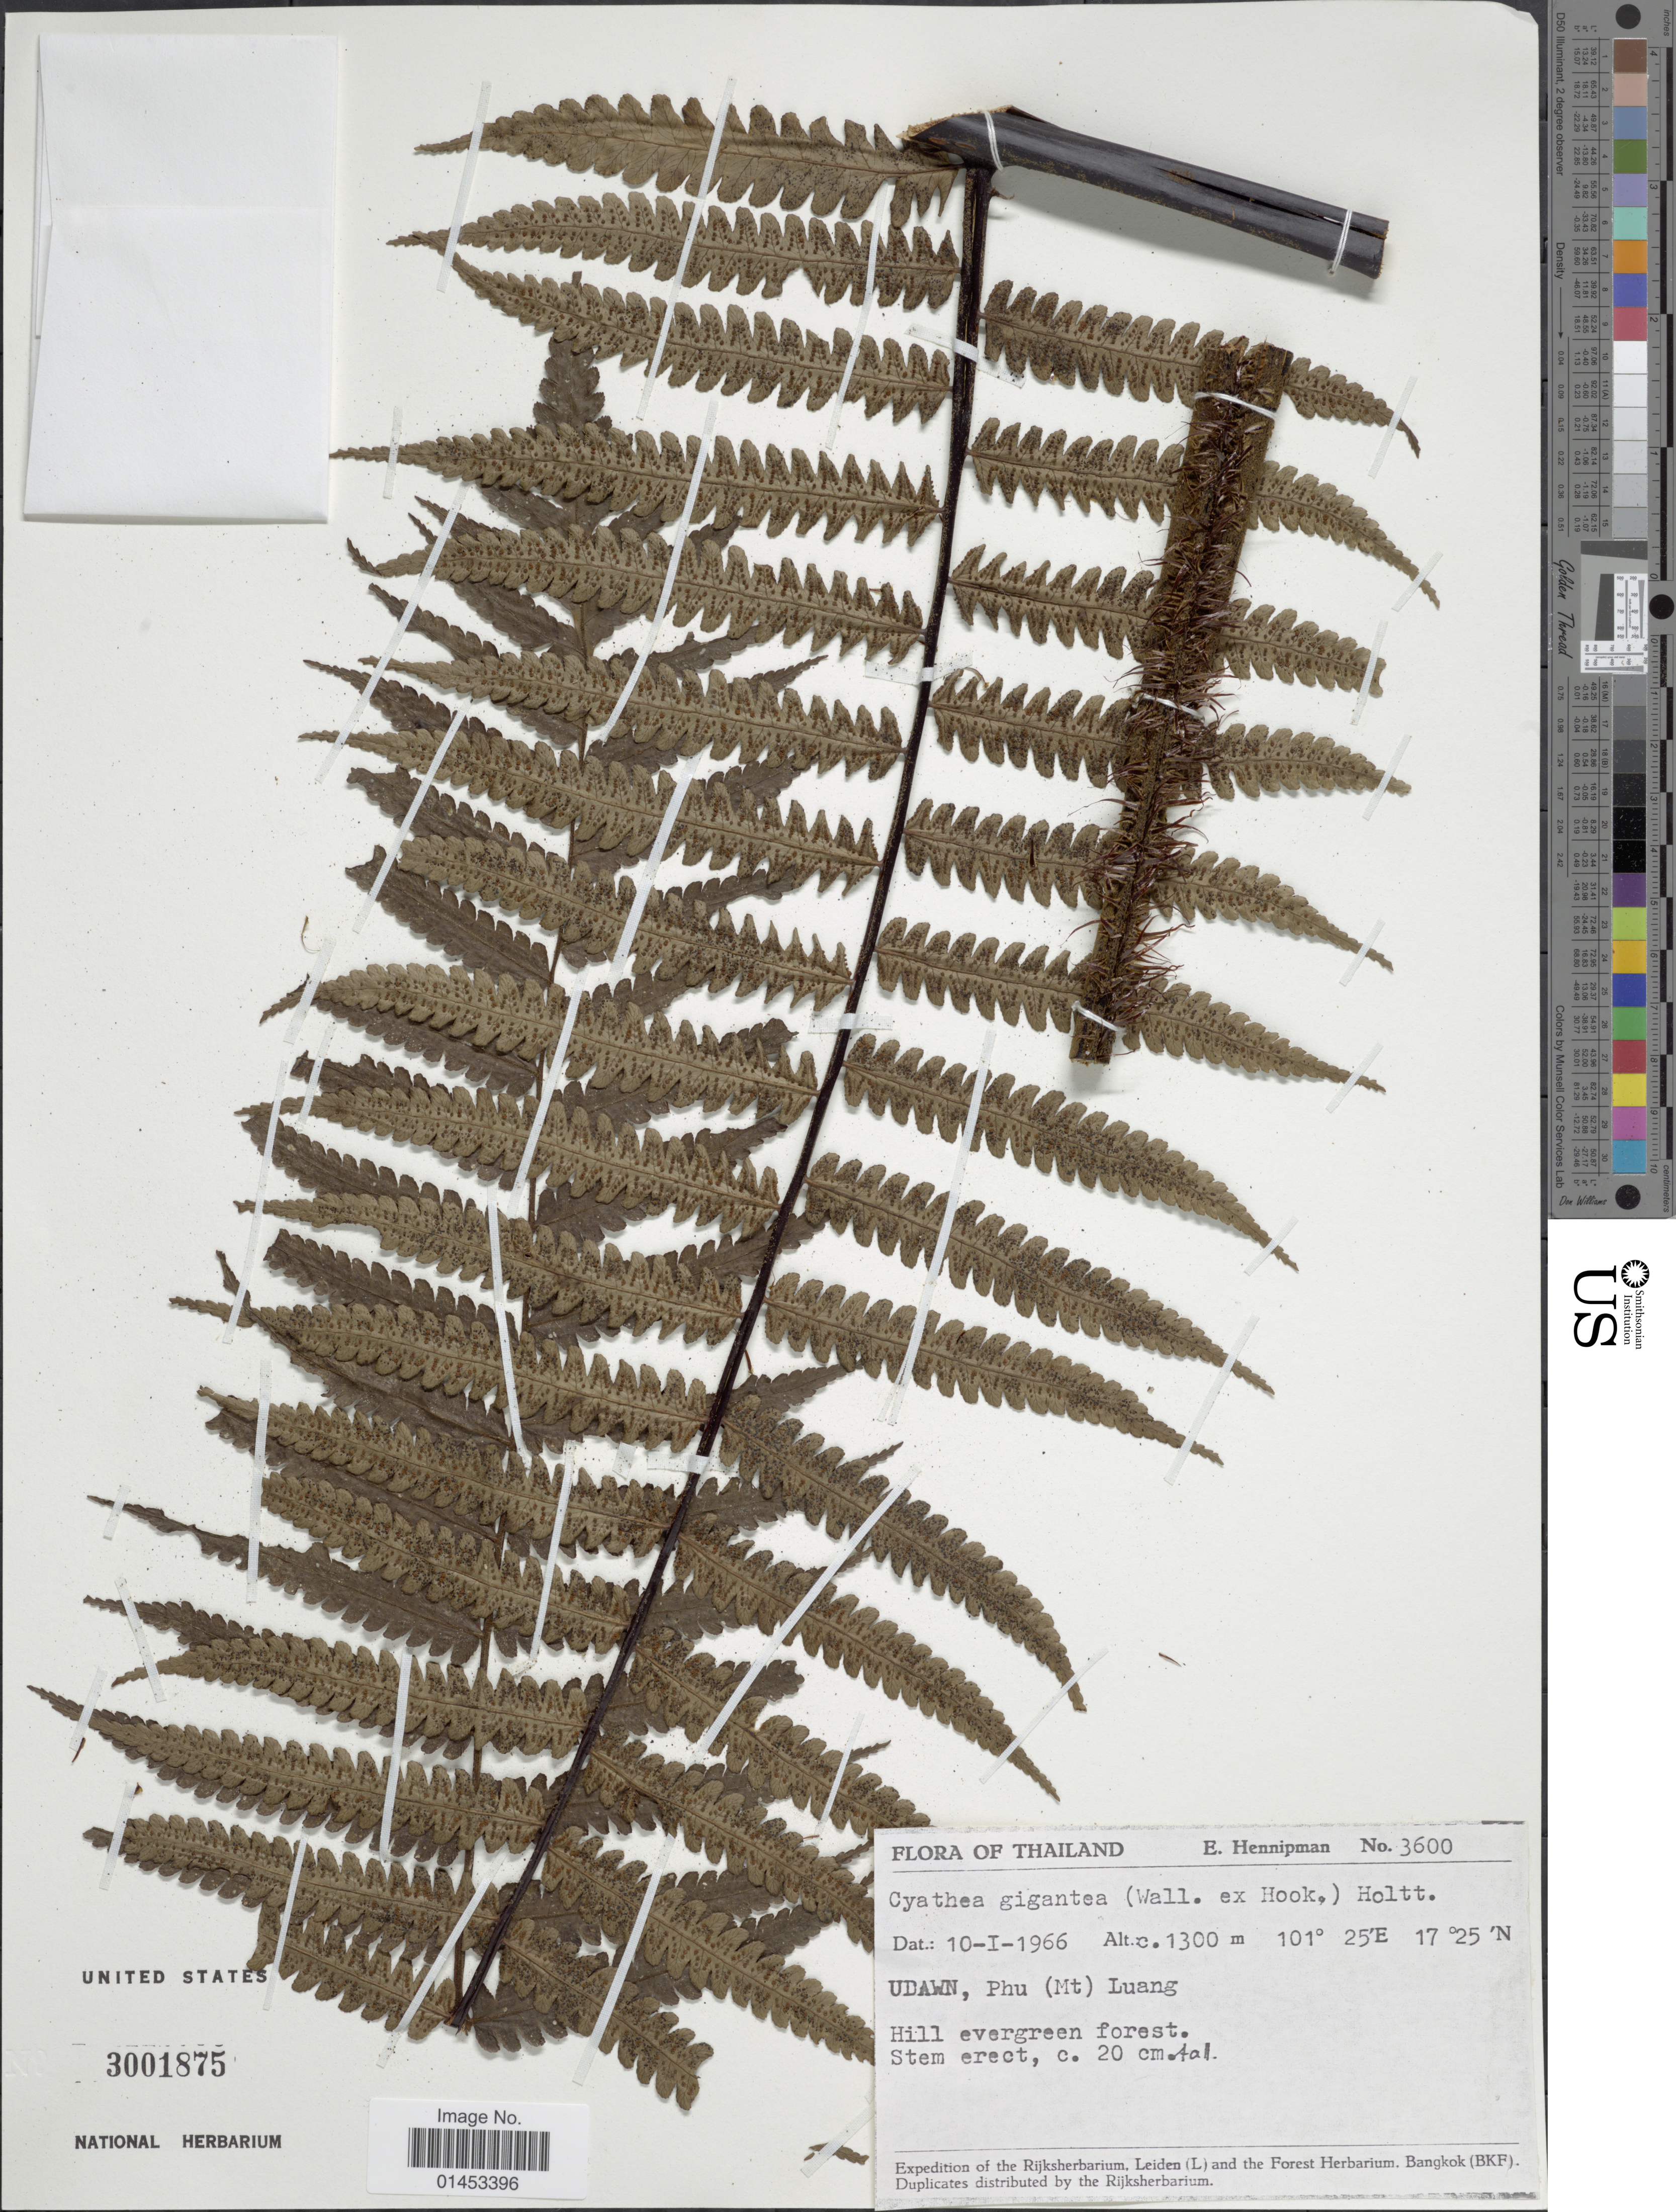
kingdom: Plantae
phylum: Tracheophyta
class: Polypodiopsida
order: Cyatheales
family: Cyatheaceae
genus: Cyathea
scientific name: Cyathea gigantea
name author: (Wall. ex Hook.) Holttum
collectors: E. Hennipman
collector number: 3600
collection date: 1966-01-10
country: Thailand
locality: Udawn, Phu (Mt) Luang, hill evergreen forest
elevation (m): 1300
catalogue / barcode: US 3001875